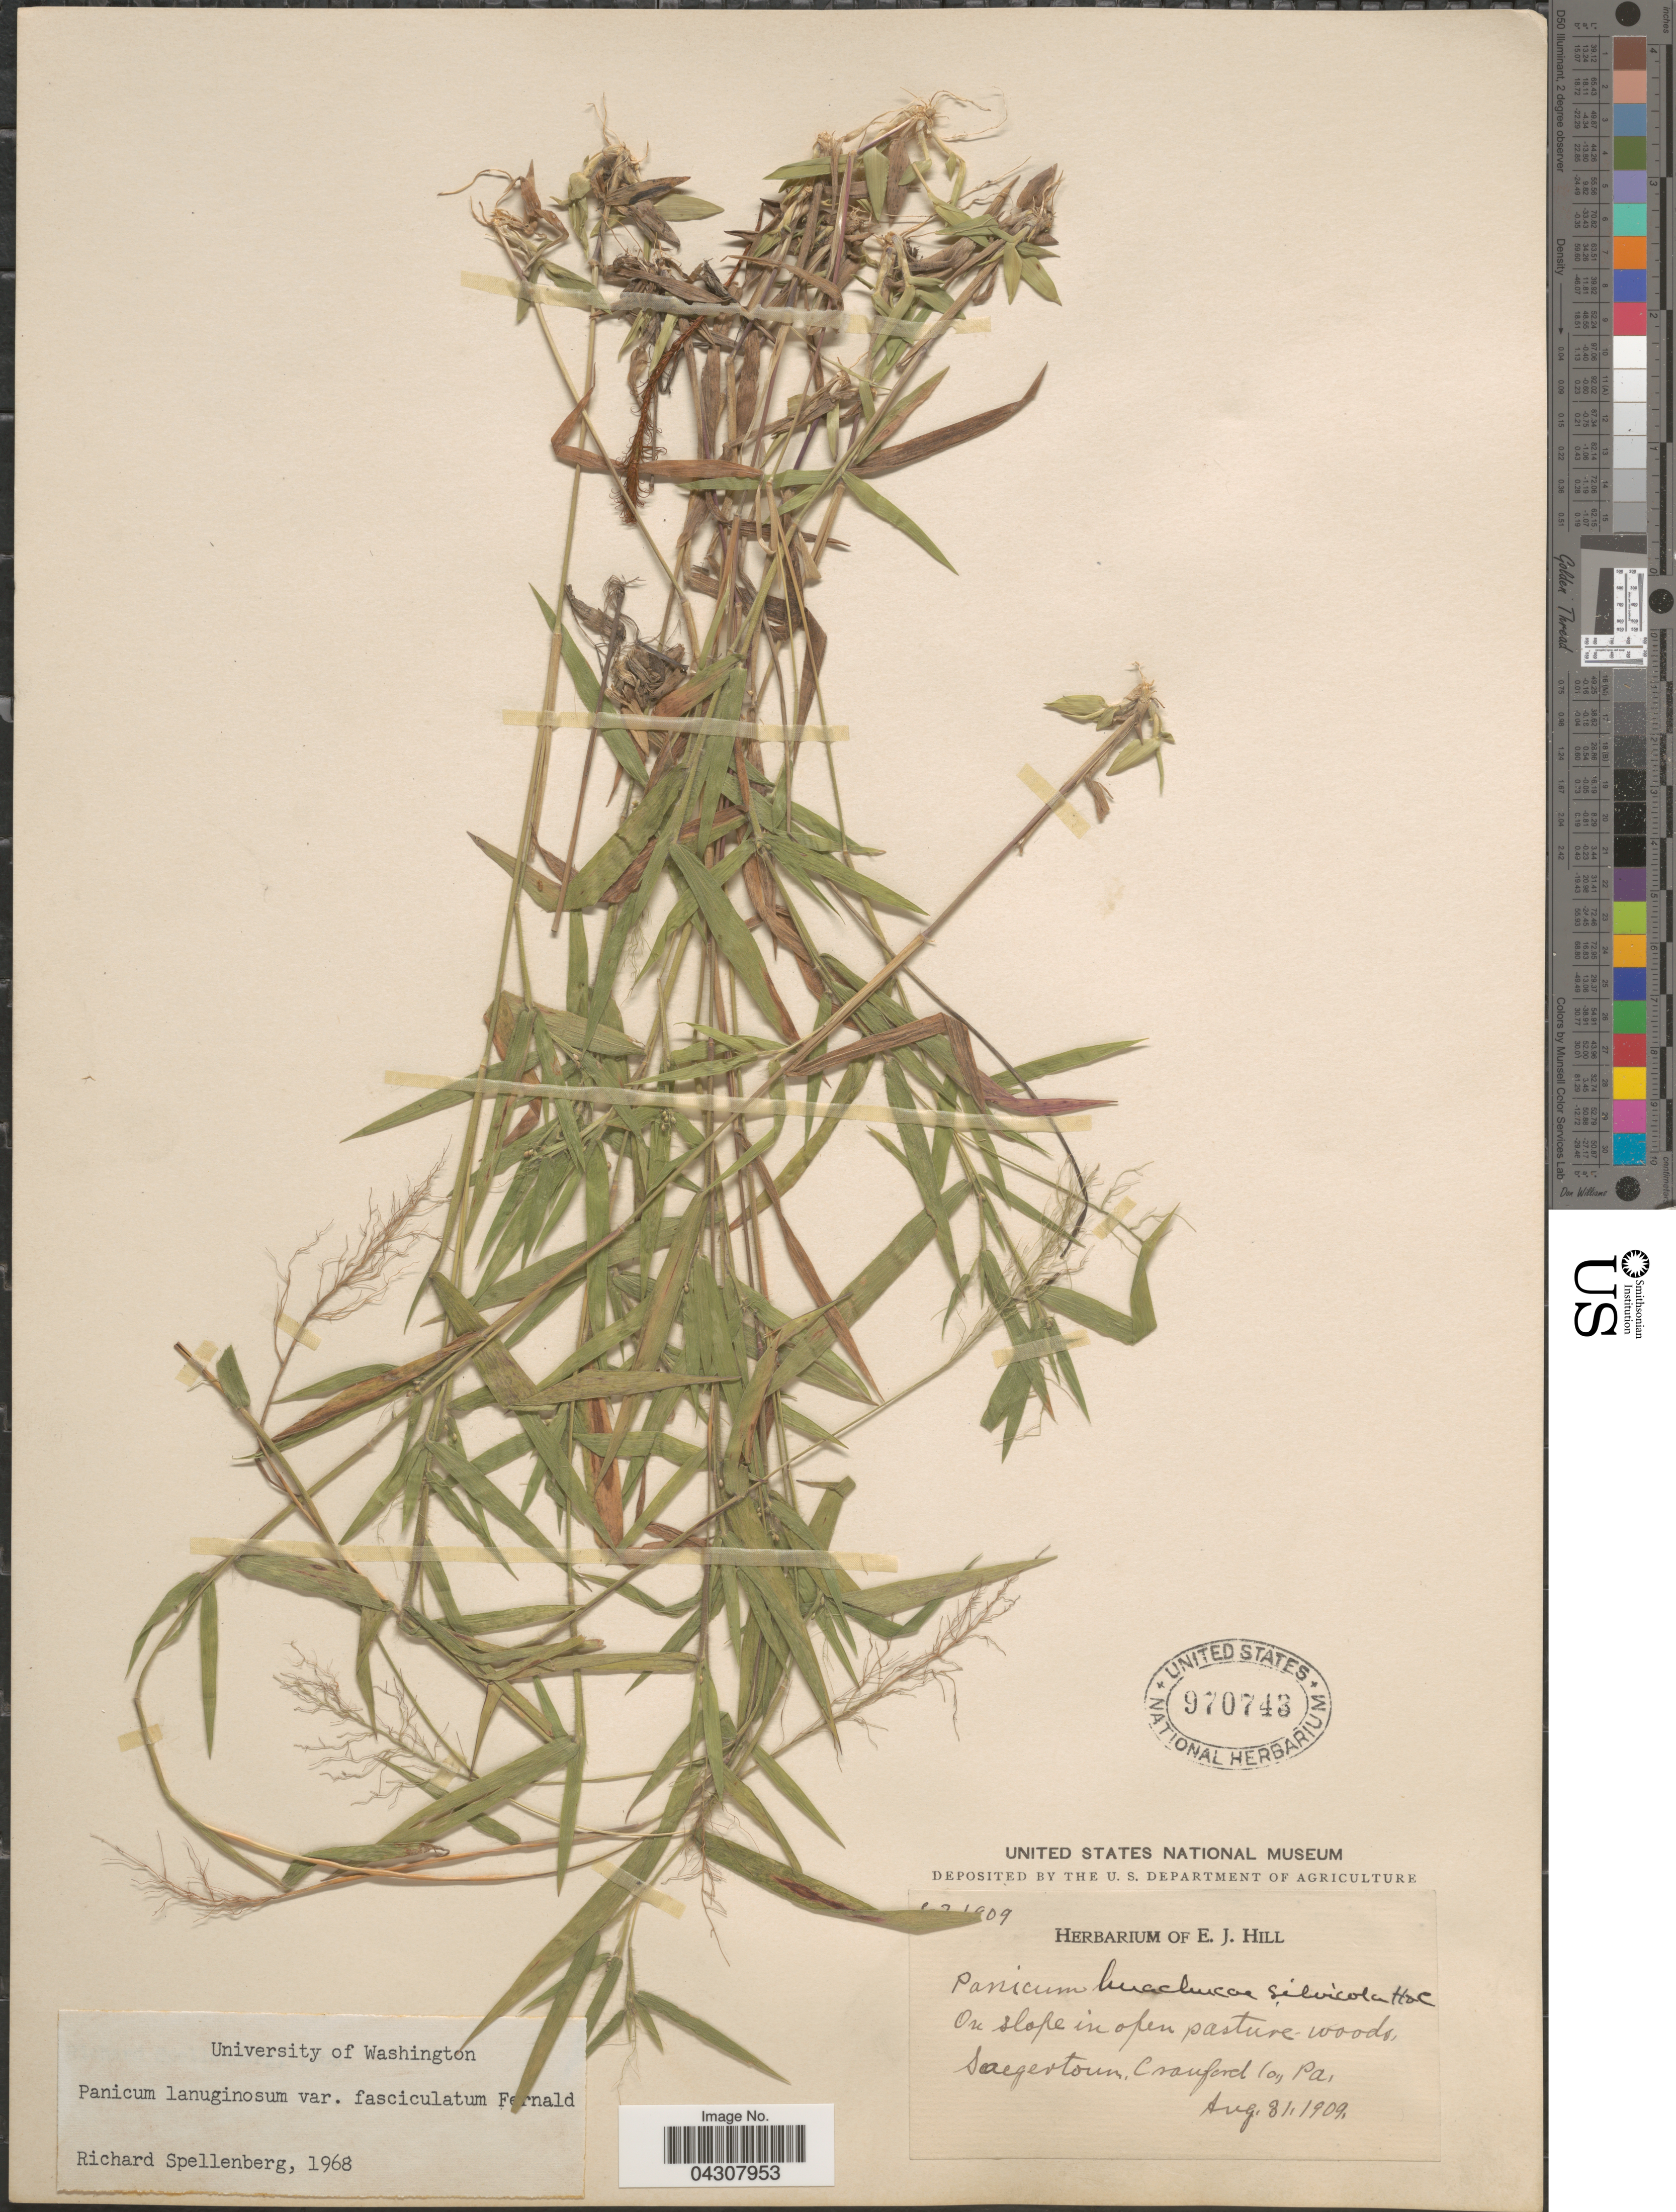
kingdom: Plantae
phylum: Tracheophyta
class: Liliopsida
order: Poales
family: Poaceae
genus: Dichanthelium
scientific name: Dichanthelium acuminatum var. acuminatum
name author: (Sw.) Gould & C.A. Clark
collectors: Ex herb. E. J. Hill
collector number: !09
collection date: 1909-08-31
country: United States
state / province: Pennsylvania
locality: On slope in open pasture woods, Saegertown, Crawford Co.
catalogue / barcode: US 970743